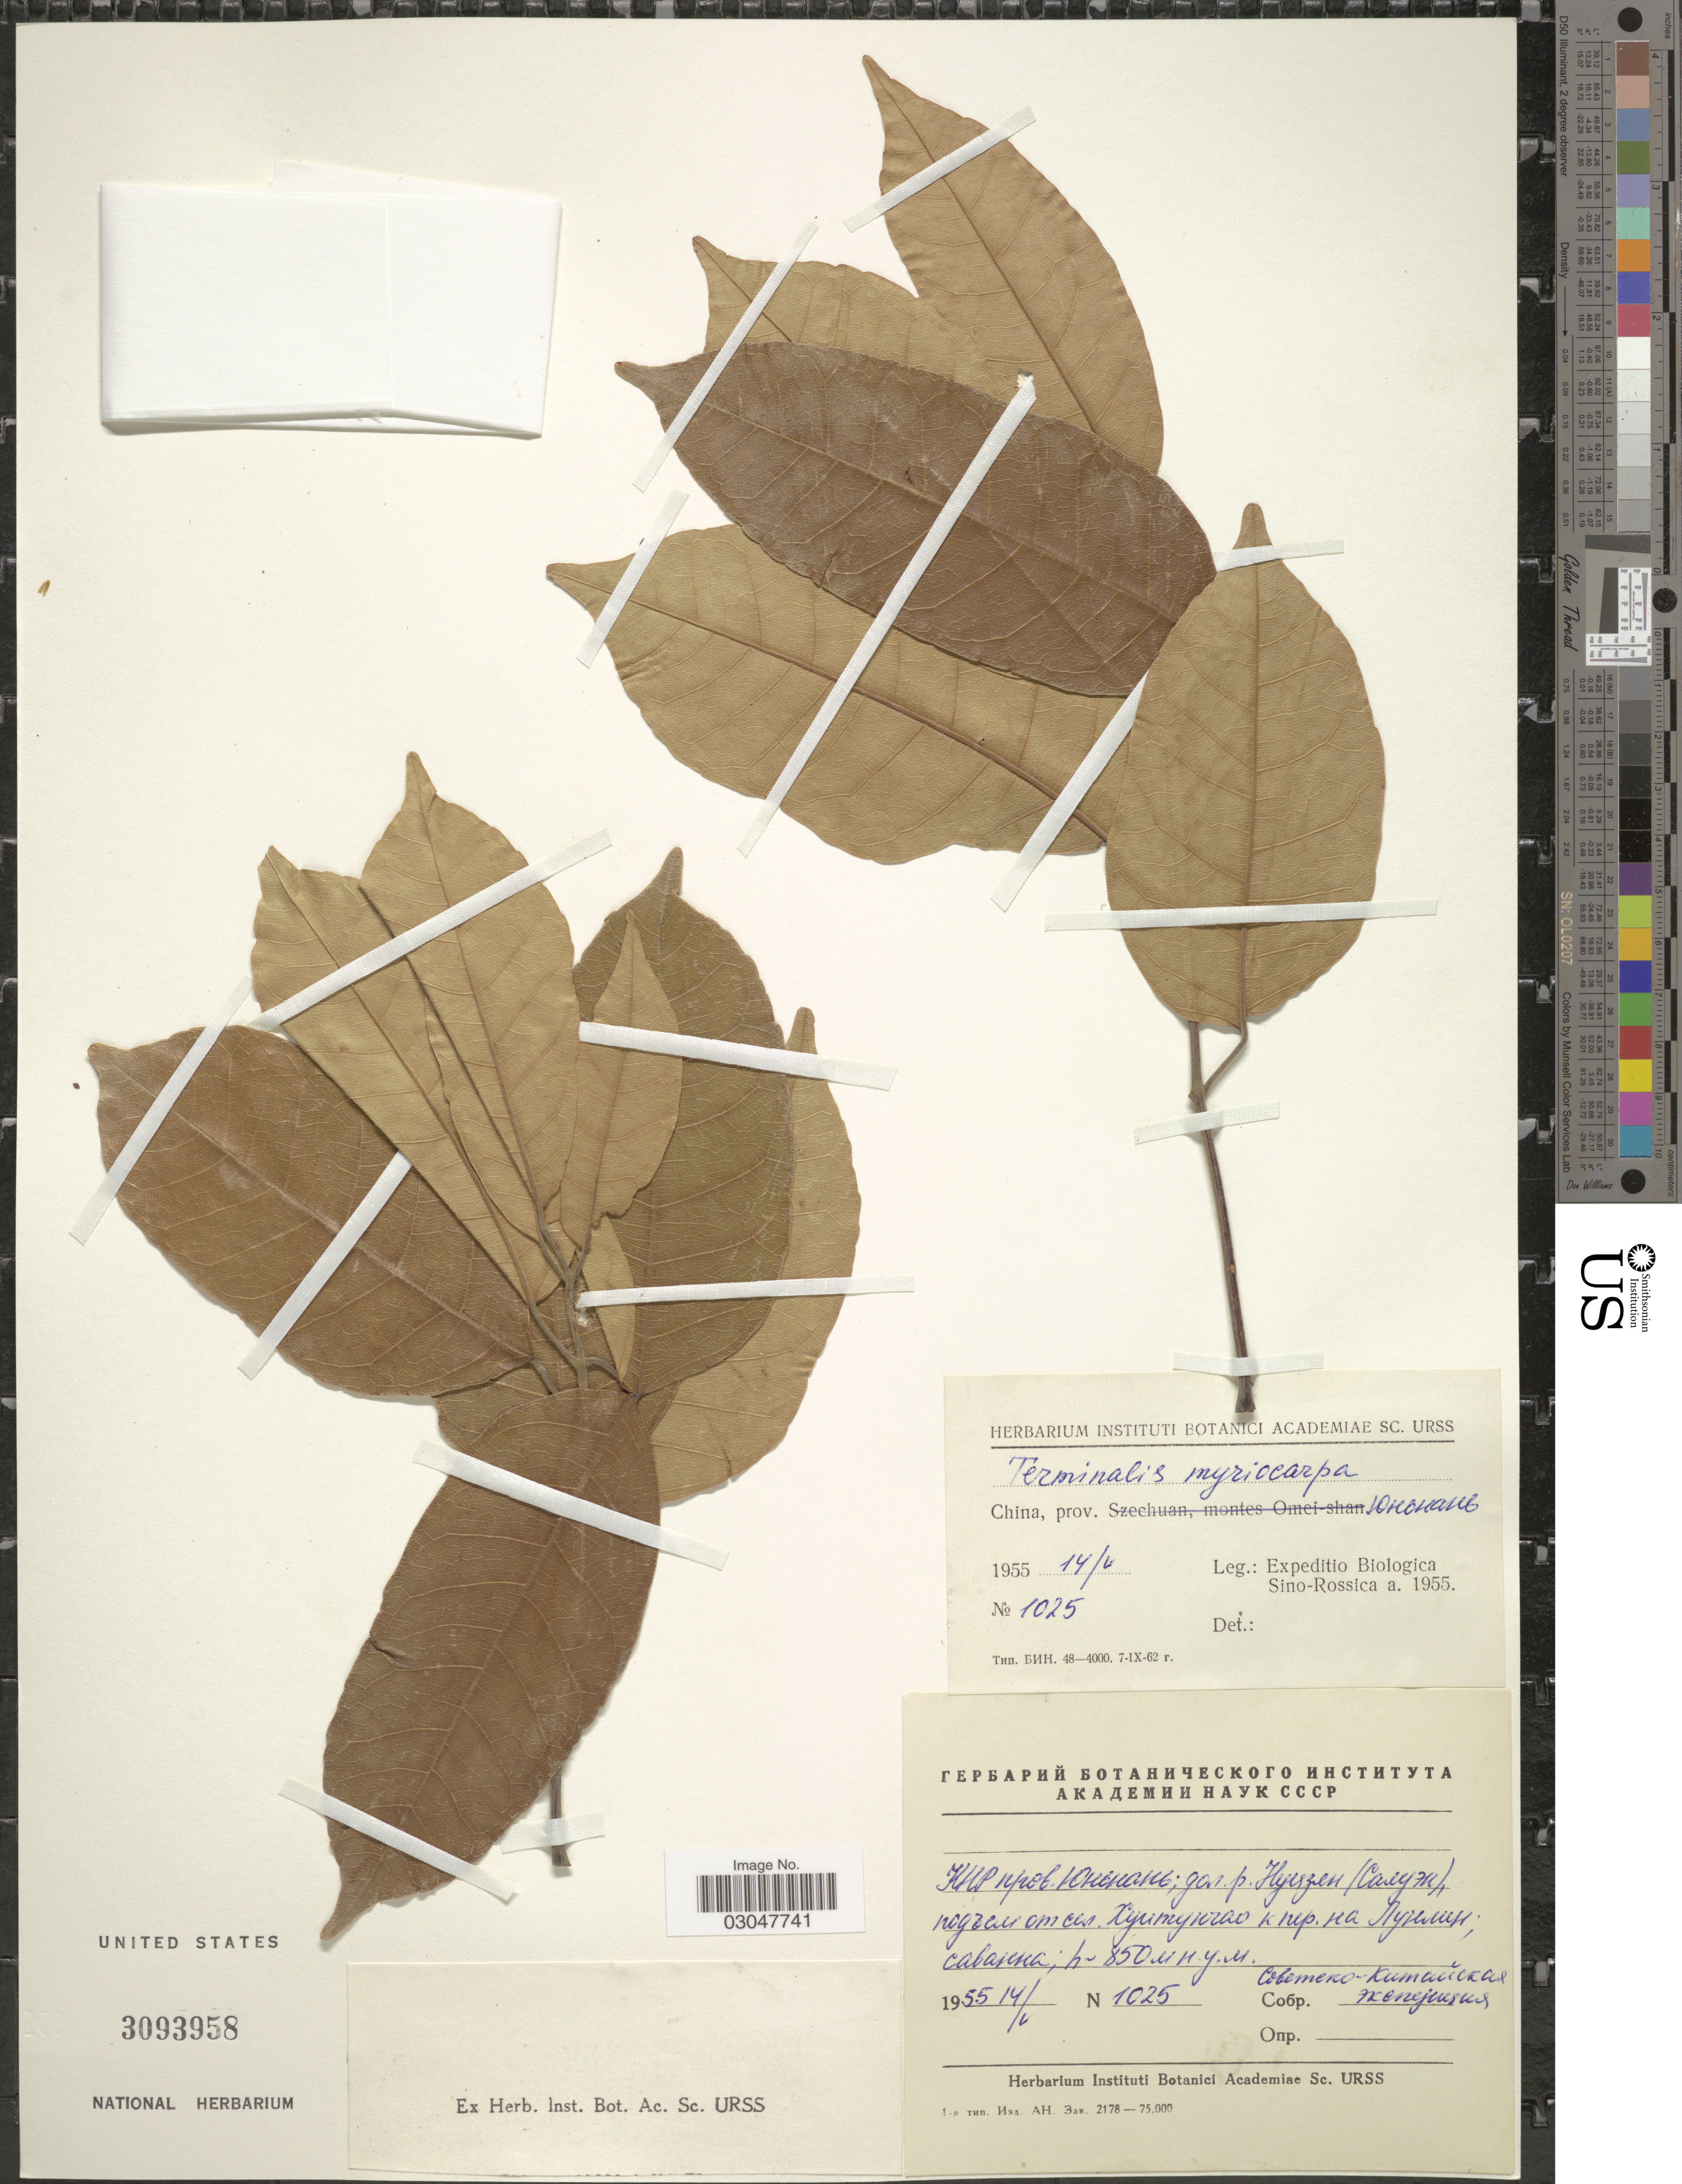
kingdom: Plantae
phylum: Tracheophyta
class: Magnoliopsida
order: Myrtales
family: Combretaceae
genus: Terminalia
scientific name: Terminalia myriocarpa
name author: Van Heurck & Müll. Arg.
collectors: Expeditio Biologica Sino-Rossica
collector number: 1025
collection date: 1955-05-14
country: China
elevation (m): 850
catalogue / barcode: US 3093958